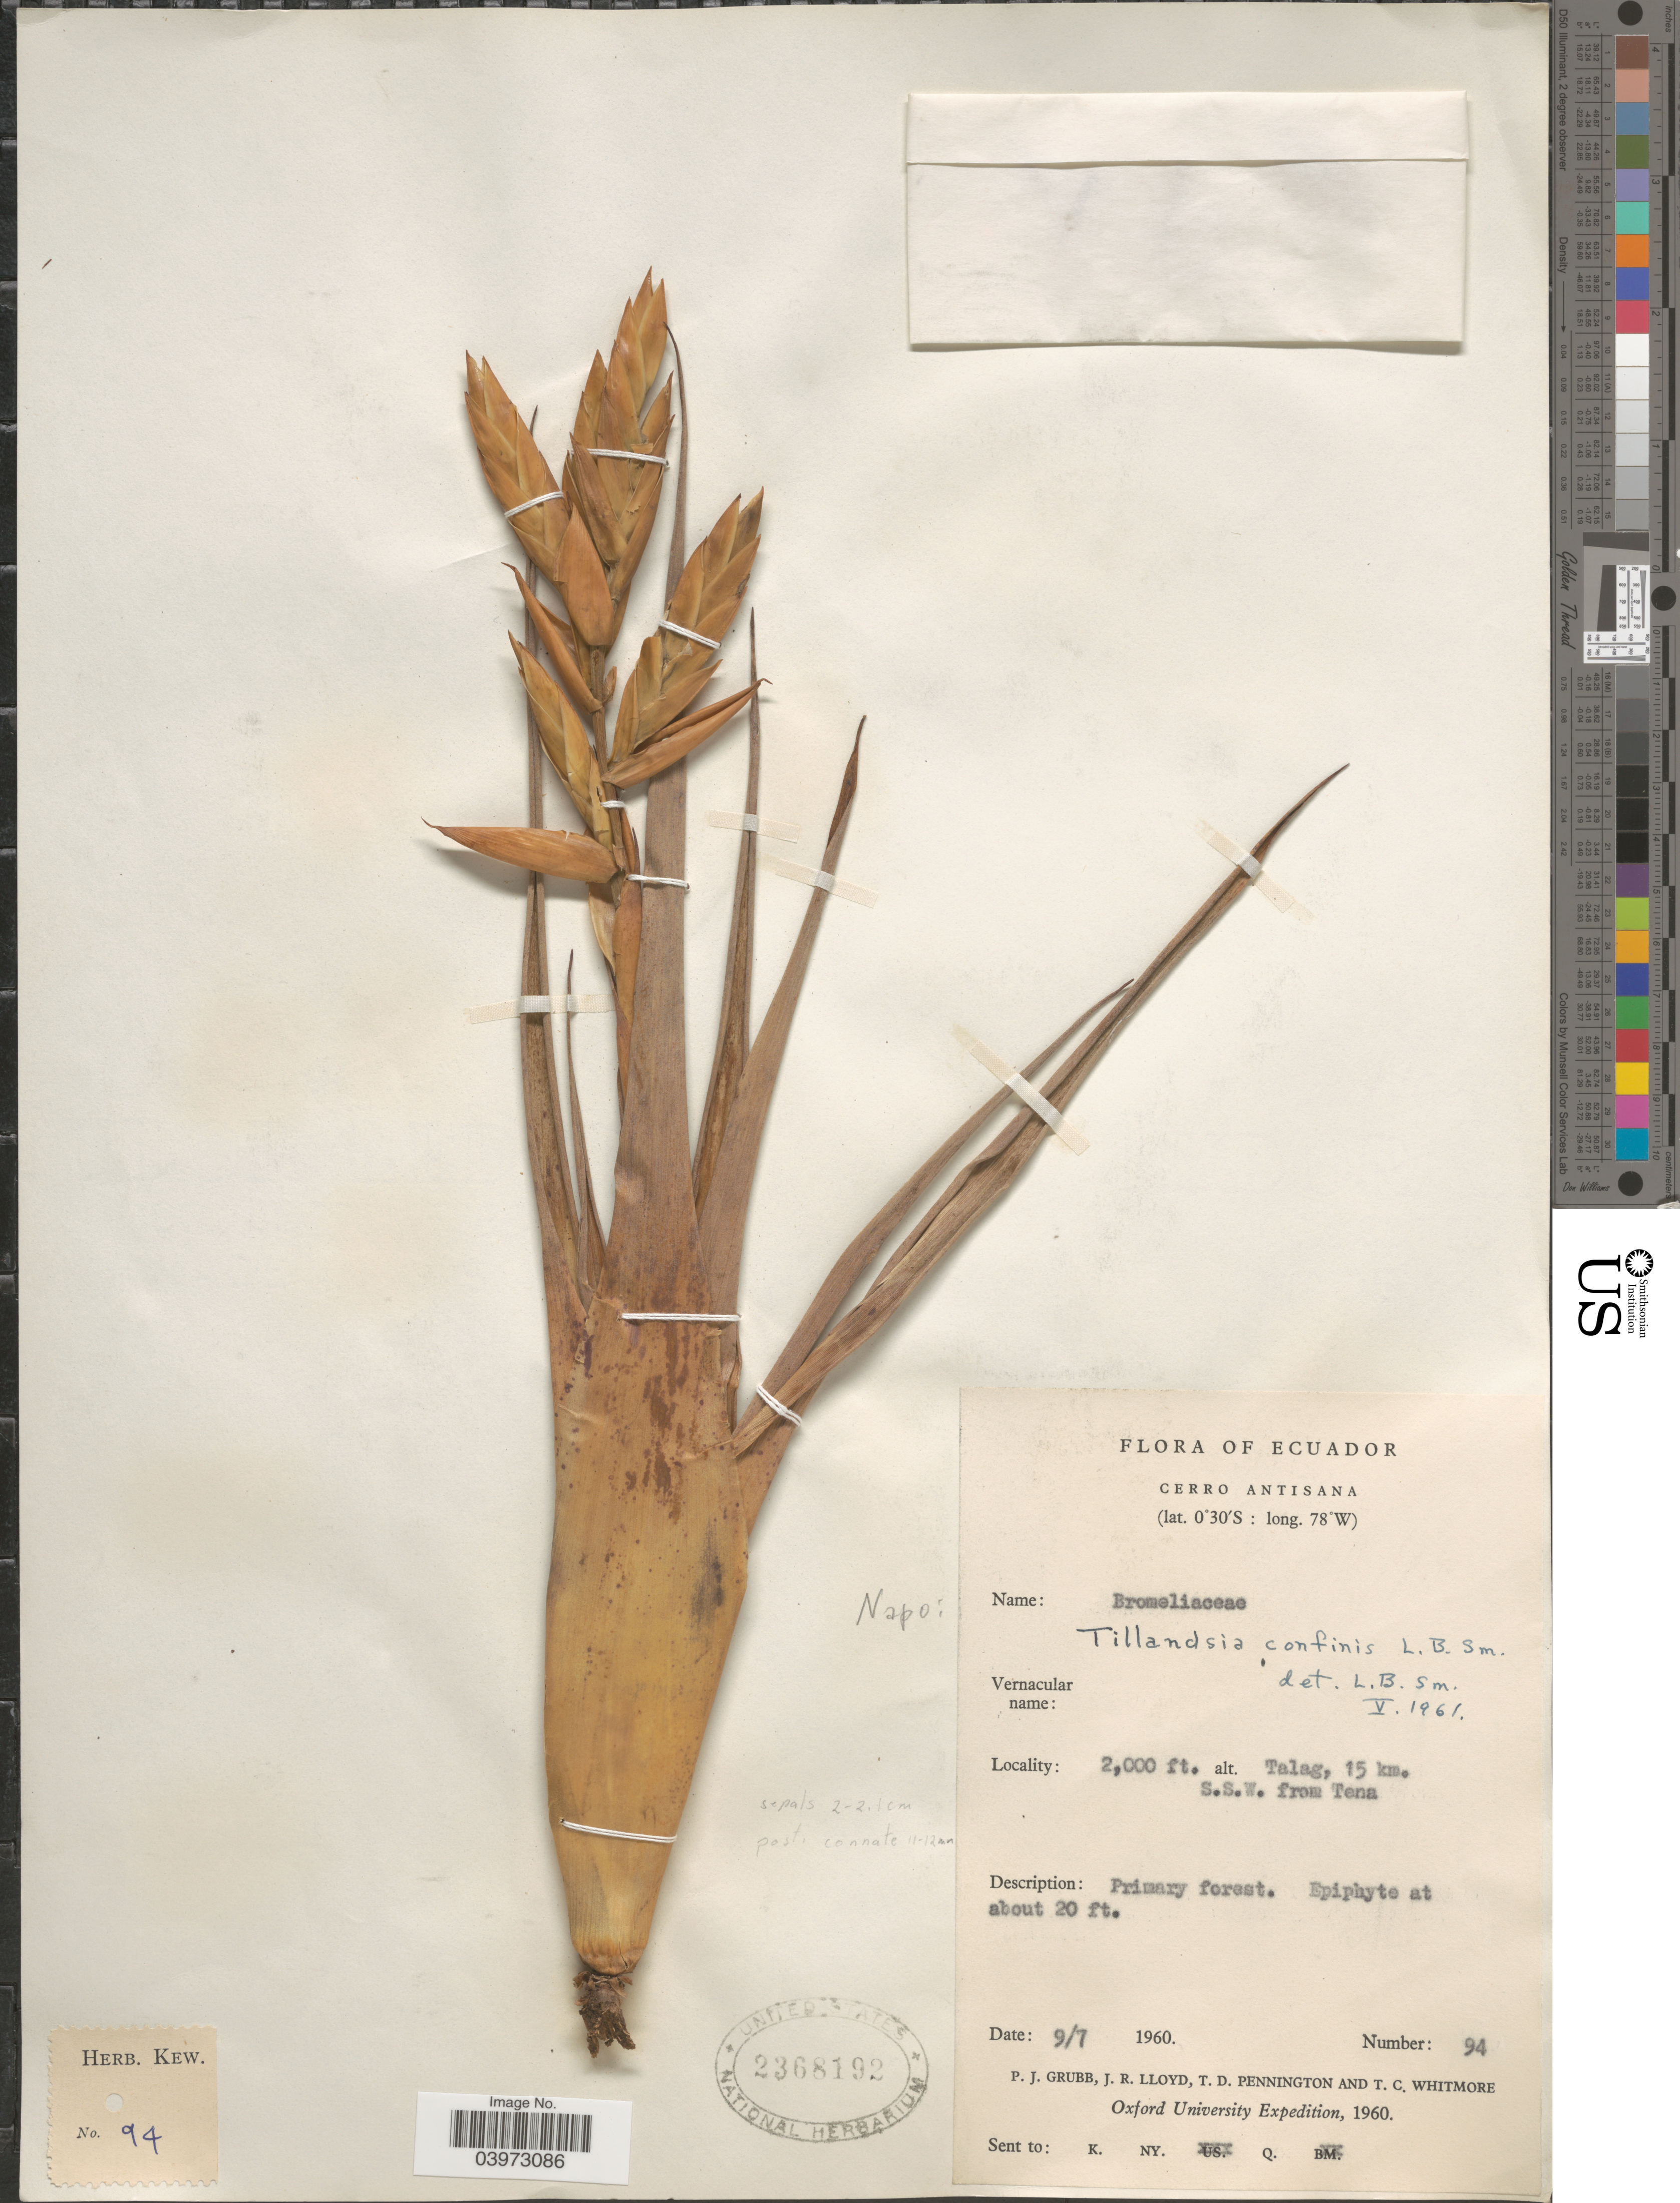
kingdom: Plantae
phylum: Tracheophyta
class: Liliopsida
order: Poales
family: Bromeliaceae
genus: Tillandsia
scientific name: Tillandsia confinis var. confinis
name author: L.B. Sm.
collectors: P. J. Grubb, J. R. Lloyd, T. D. Pennington & T. C. Whitmore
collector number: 94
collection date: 1960-07-09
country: Ecuador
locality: Cerro Antisana. Talag, 15 km. S.S.W. from Tena.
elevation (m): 610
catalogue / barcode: US 2368192